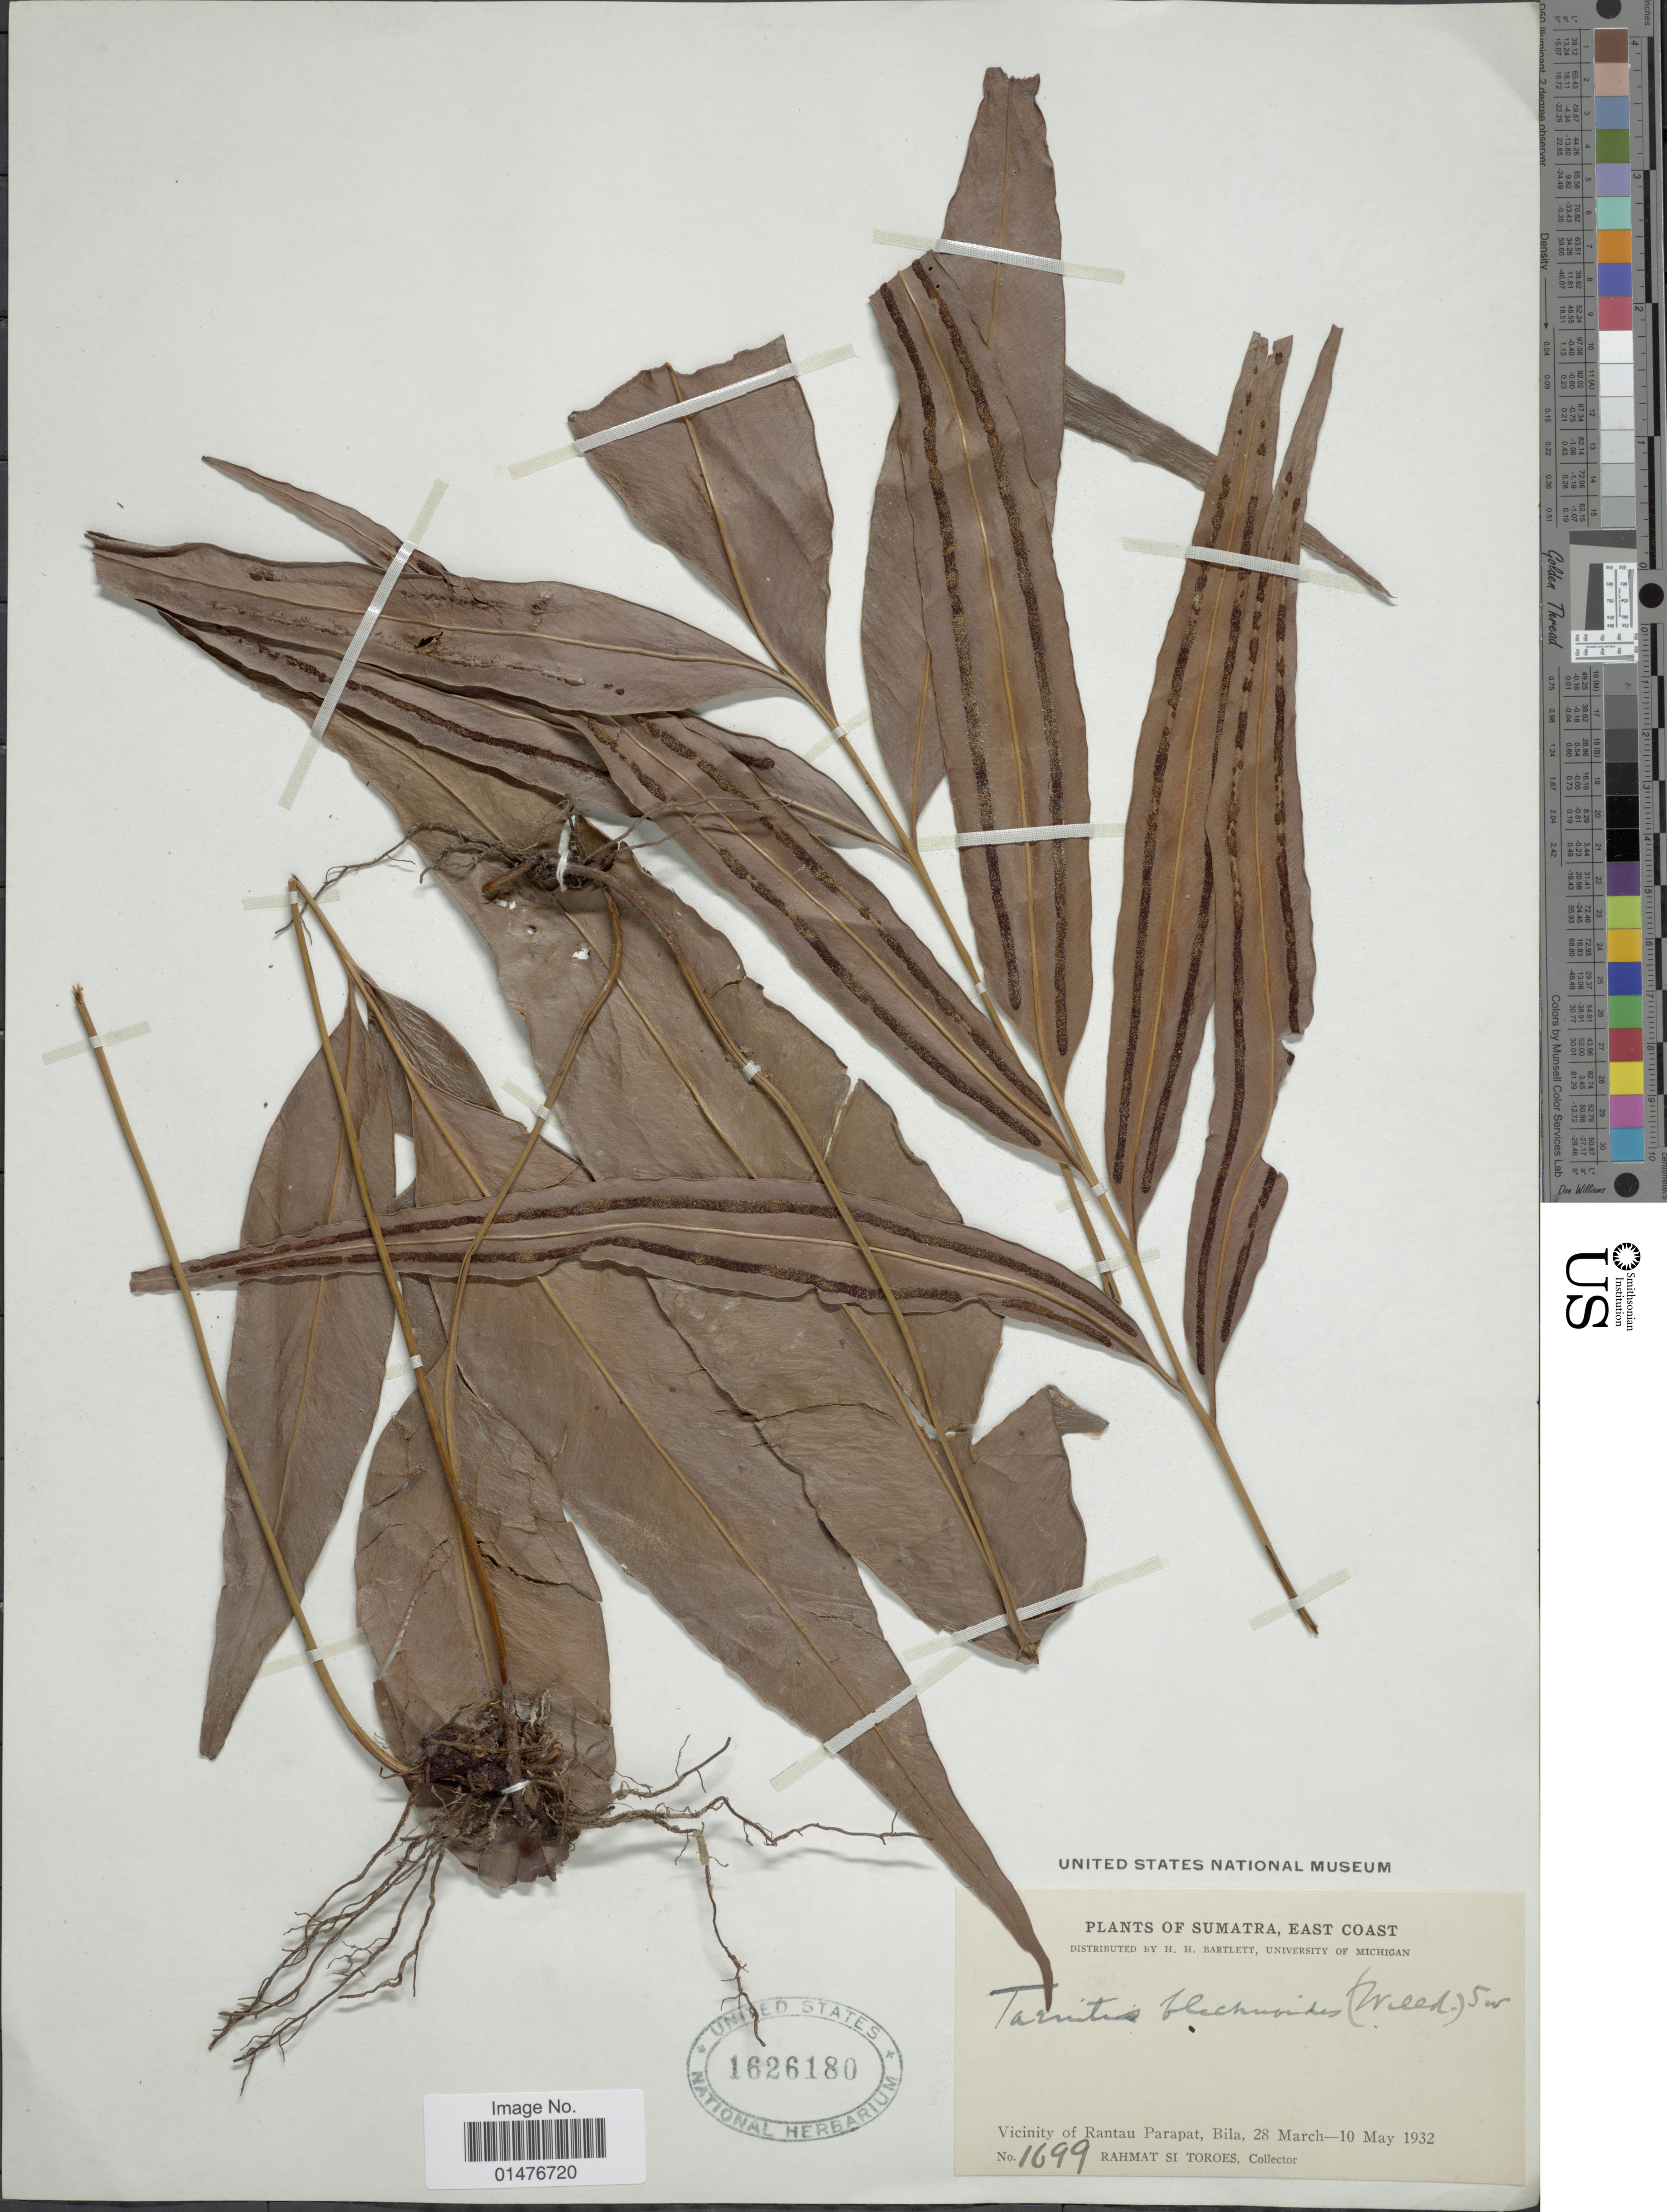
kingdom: Plantae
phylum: Tracheophyta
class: Polypodiopsida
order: Polypodiales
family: Pteridaceae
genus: Taenitis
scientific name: Taenitis blechnoides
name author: (Willd.) Sw.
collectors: Rahmat Si Boeea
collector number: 1699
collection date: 1932-03-28/1932-05-10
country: Indonesia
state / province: Sumatra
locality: Sumatra, East Coast, Vicinity of Rantau Parapat, Bila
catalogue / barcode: US 1626180